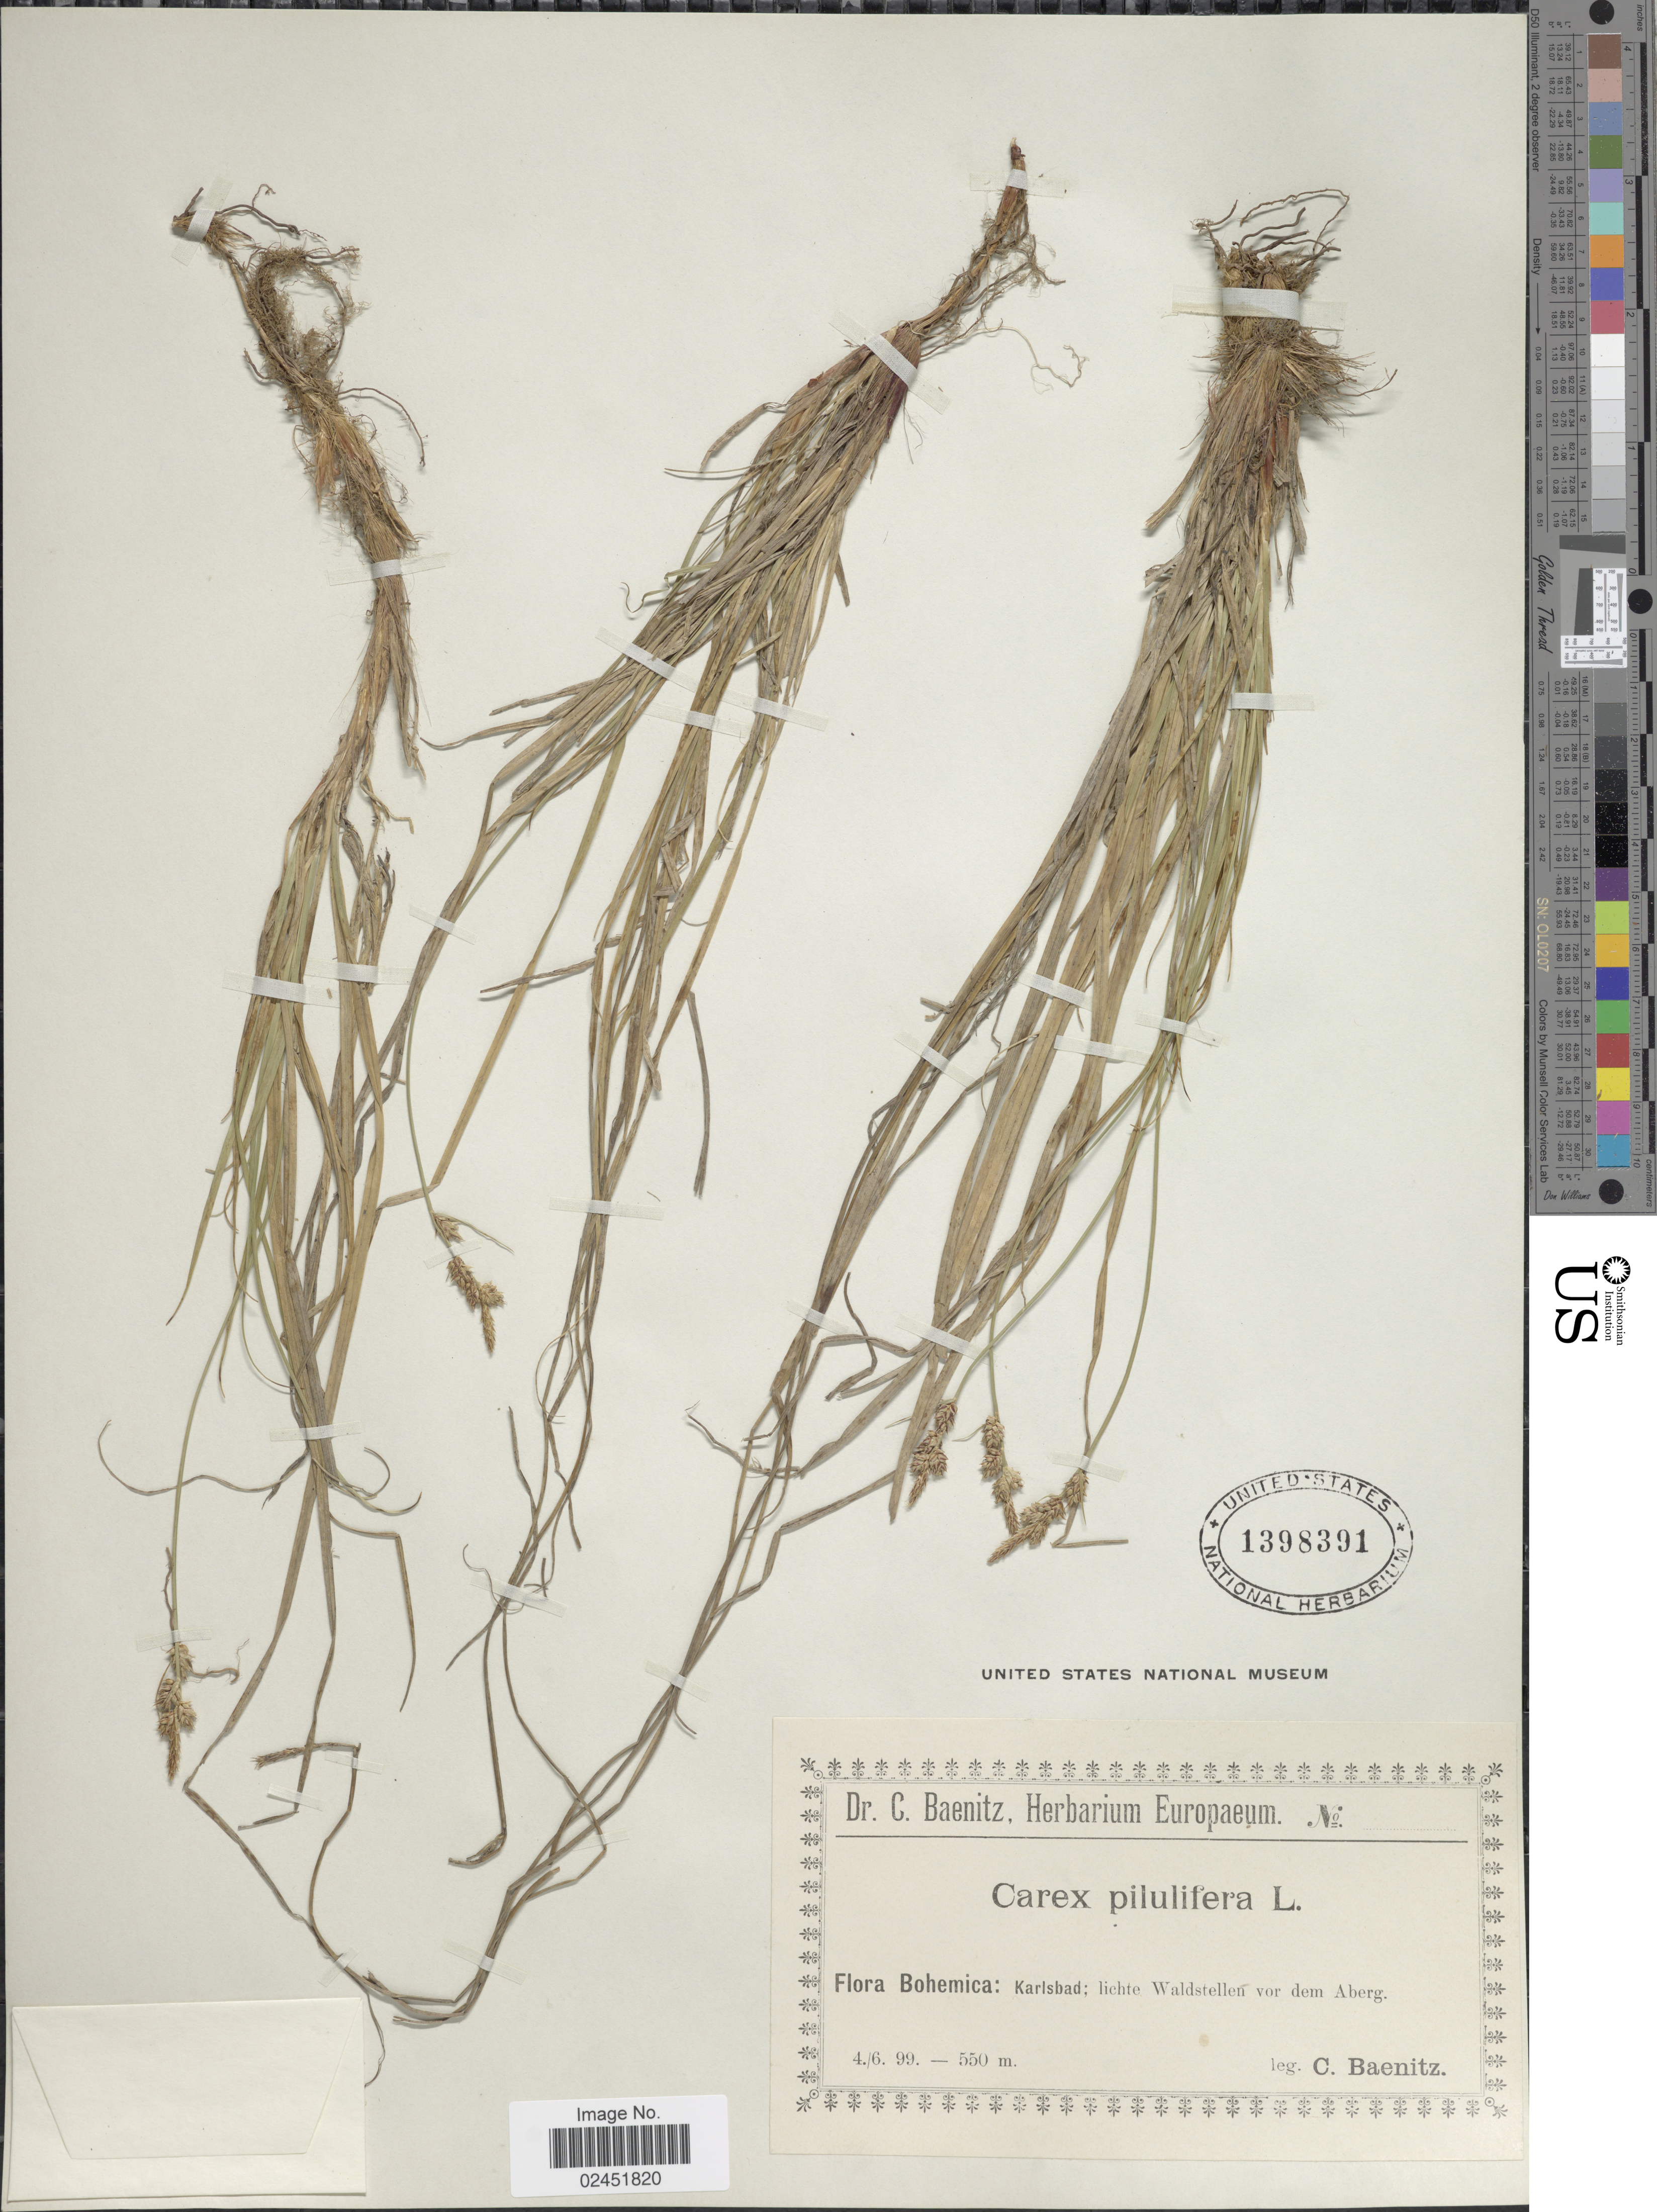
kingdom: Plantae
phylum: Tracheophyta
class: Liliopsida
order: Poales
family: Cyperaceae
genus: Carex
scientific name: Carex pilulifera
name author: L.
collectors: C. G. Baenitz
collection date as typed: Transcribed d/m/y: 4/6/99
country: Czechia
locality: Bohemica; Karlsbad; lichte Waldstellen vor dem Aberg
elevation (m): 550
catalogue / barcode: US 1398391